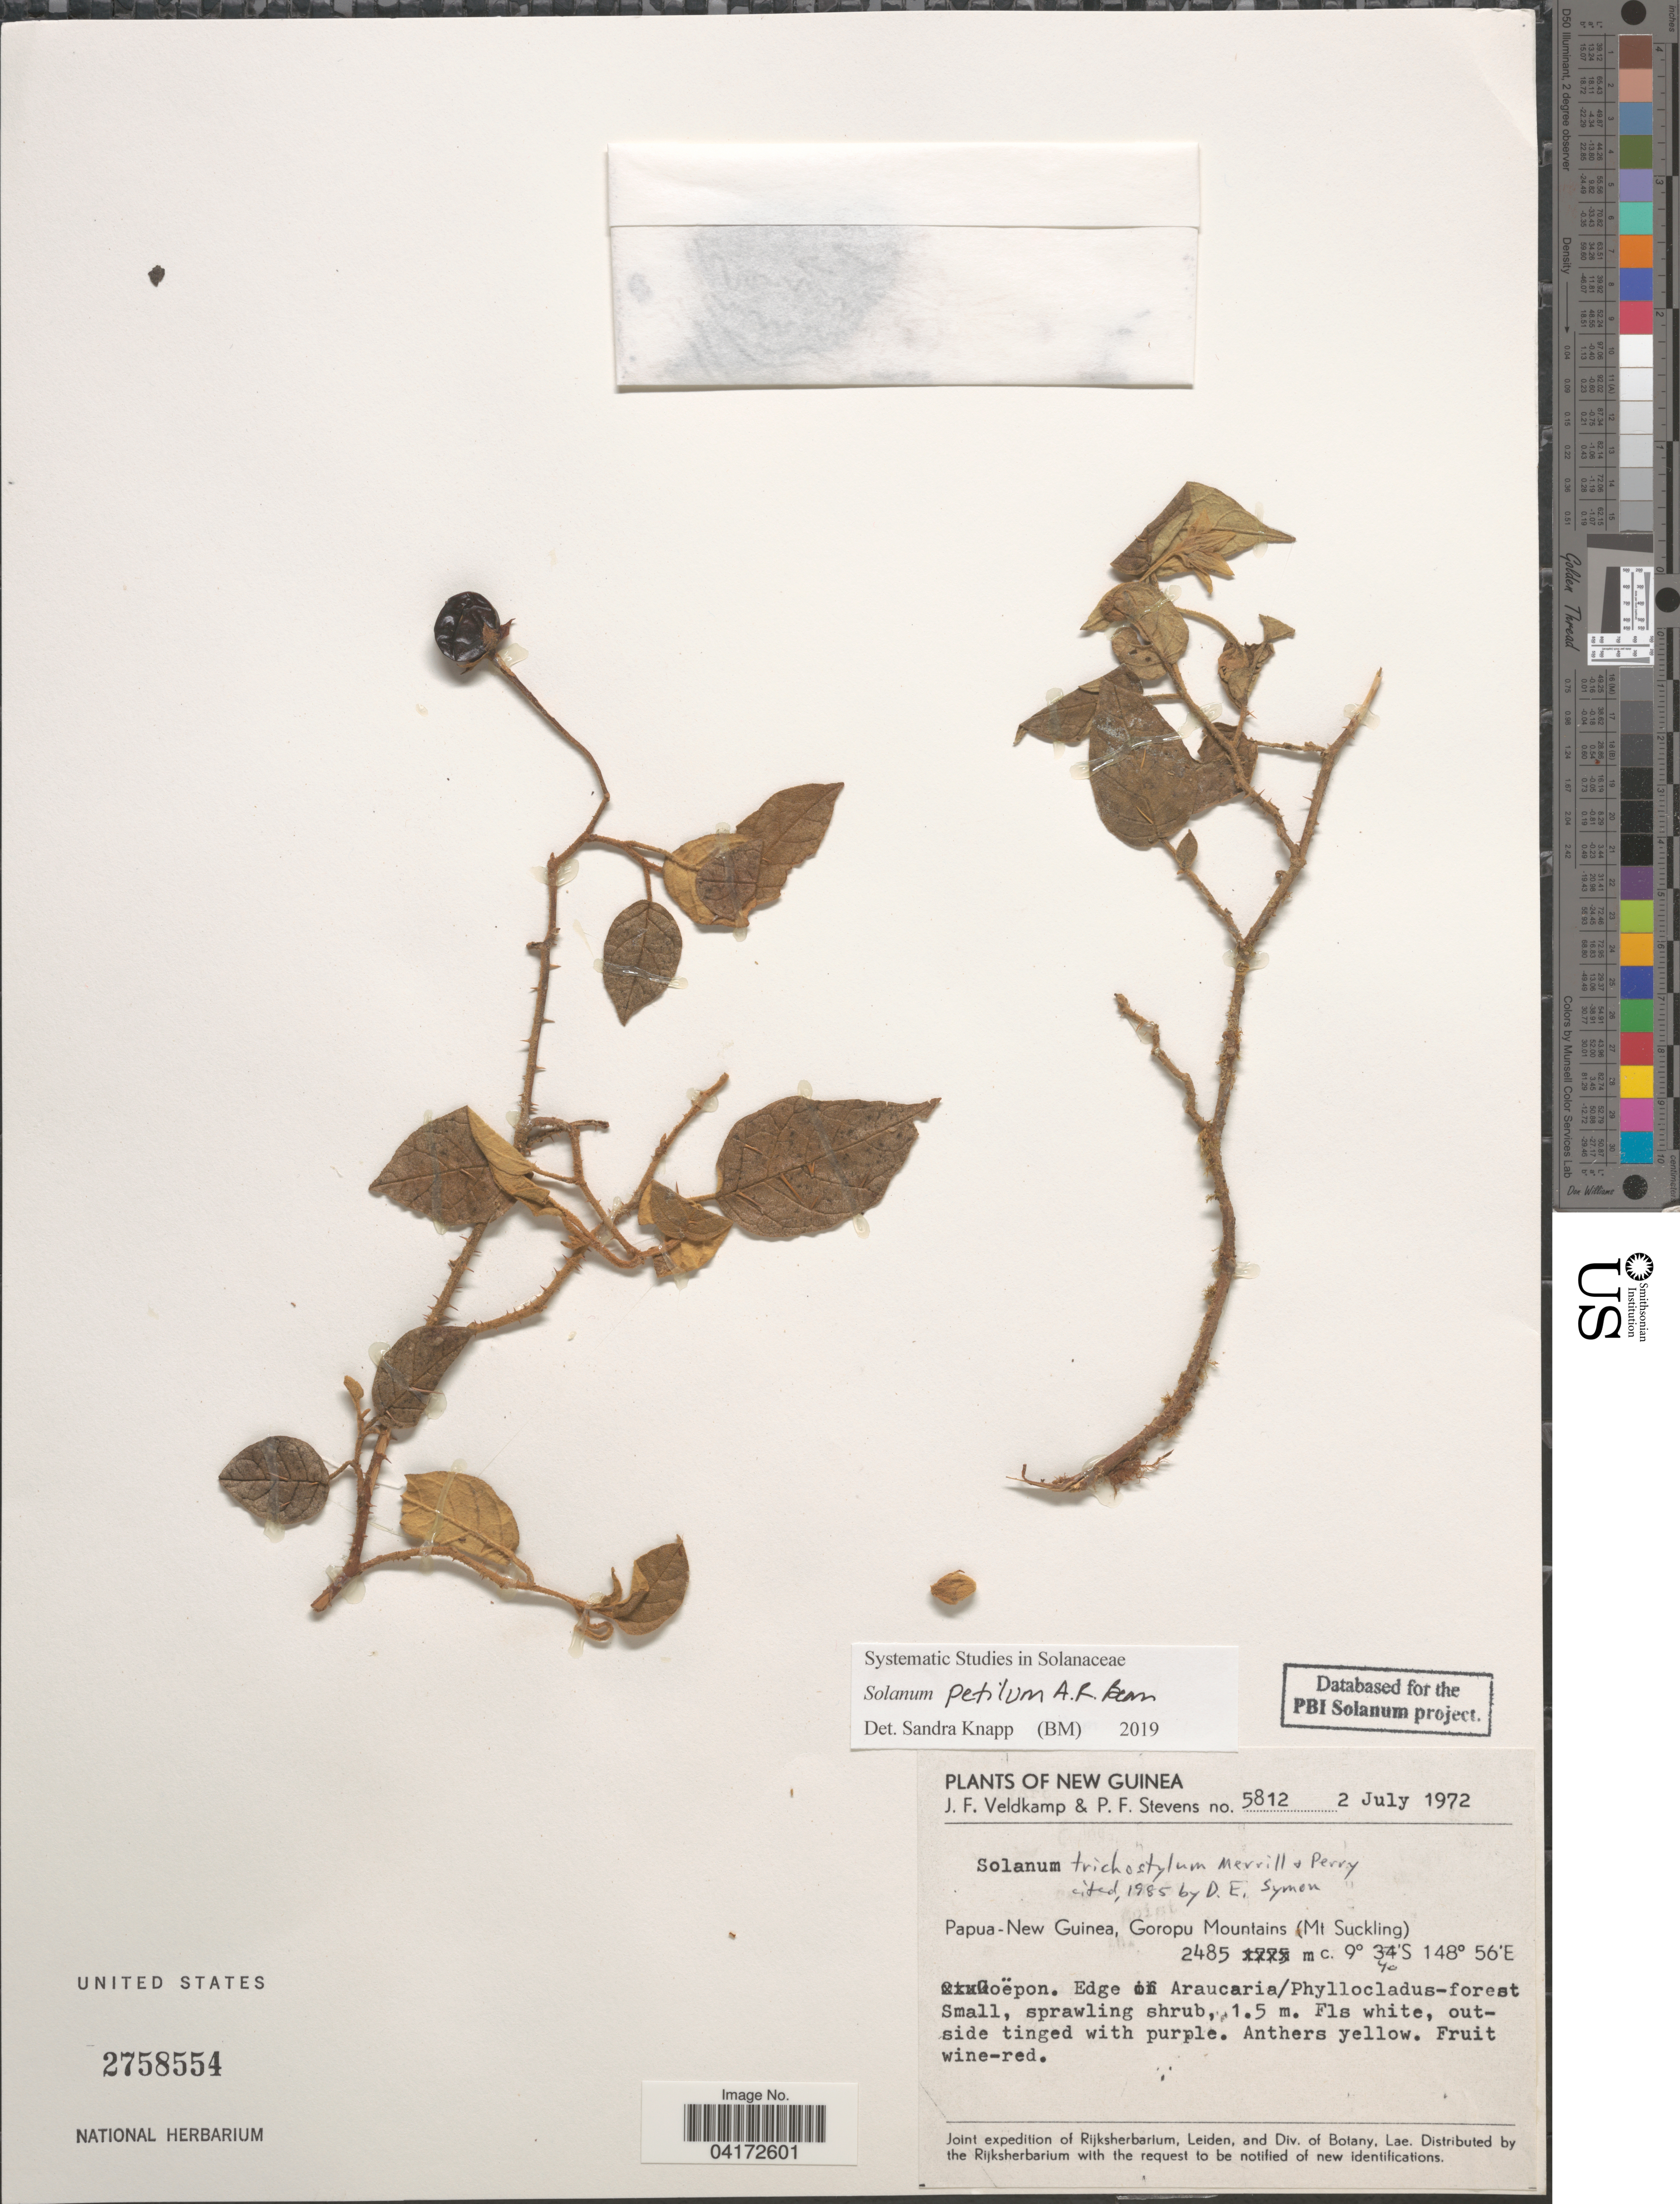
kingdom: Plantae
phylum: Tracheophyta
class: Magnoliopsida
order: Solanales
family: Solanaceae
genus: Solanum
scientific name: Solanum petilum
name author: A.R. Bean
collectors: J. F. Veldkamp & P. F. Stevens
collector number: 5812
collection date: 1972-07-02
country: Papua New Guinea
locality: New Guinea. Goropu Mountains (Mt Suckling).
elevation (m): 2485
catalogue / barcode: US 2758554